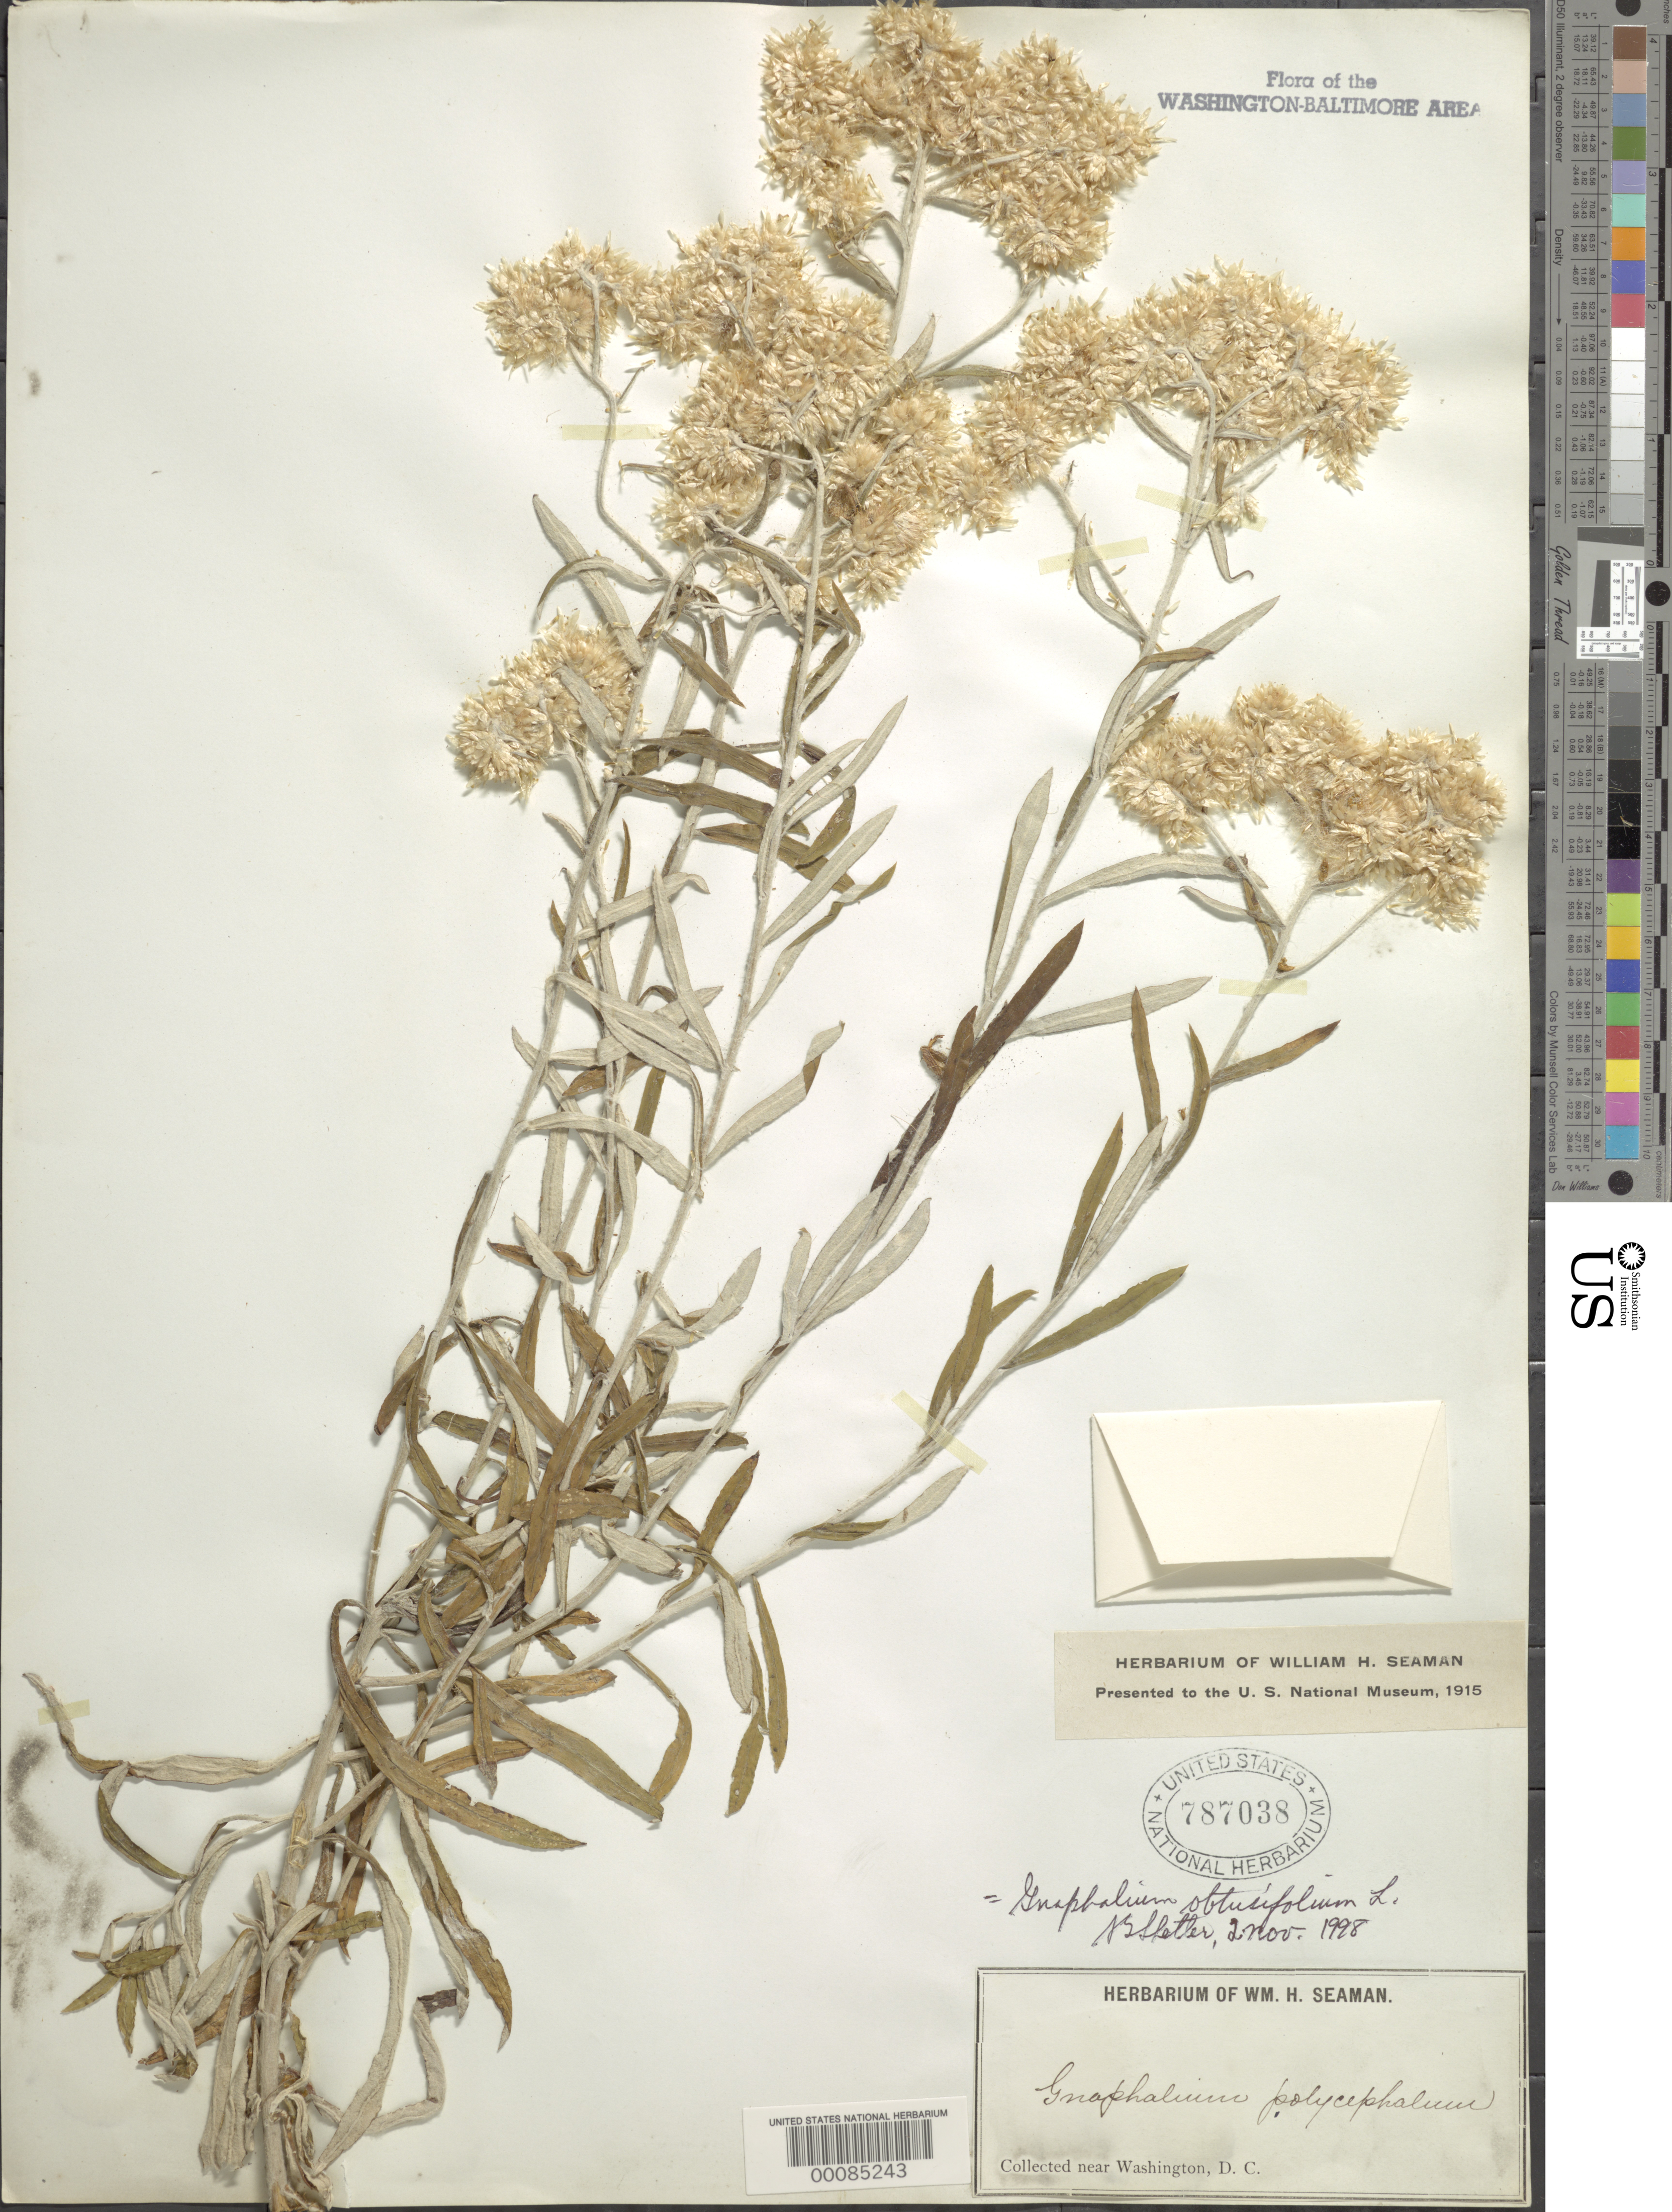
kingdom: Plantae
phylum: Tracheophyta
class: Magnoliopsida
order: Asterales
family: Asteraceae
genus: Pseudognaphalium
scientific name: Pseudognaphalium obtusifolium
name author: (L.) Hilliard & B.L. Burtt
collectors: W. Seaman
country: United States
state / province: District of Columbia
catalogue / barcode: US 787038